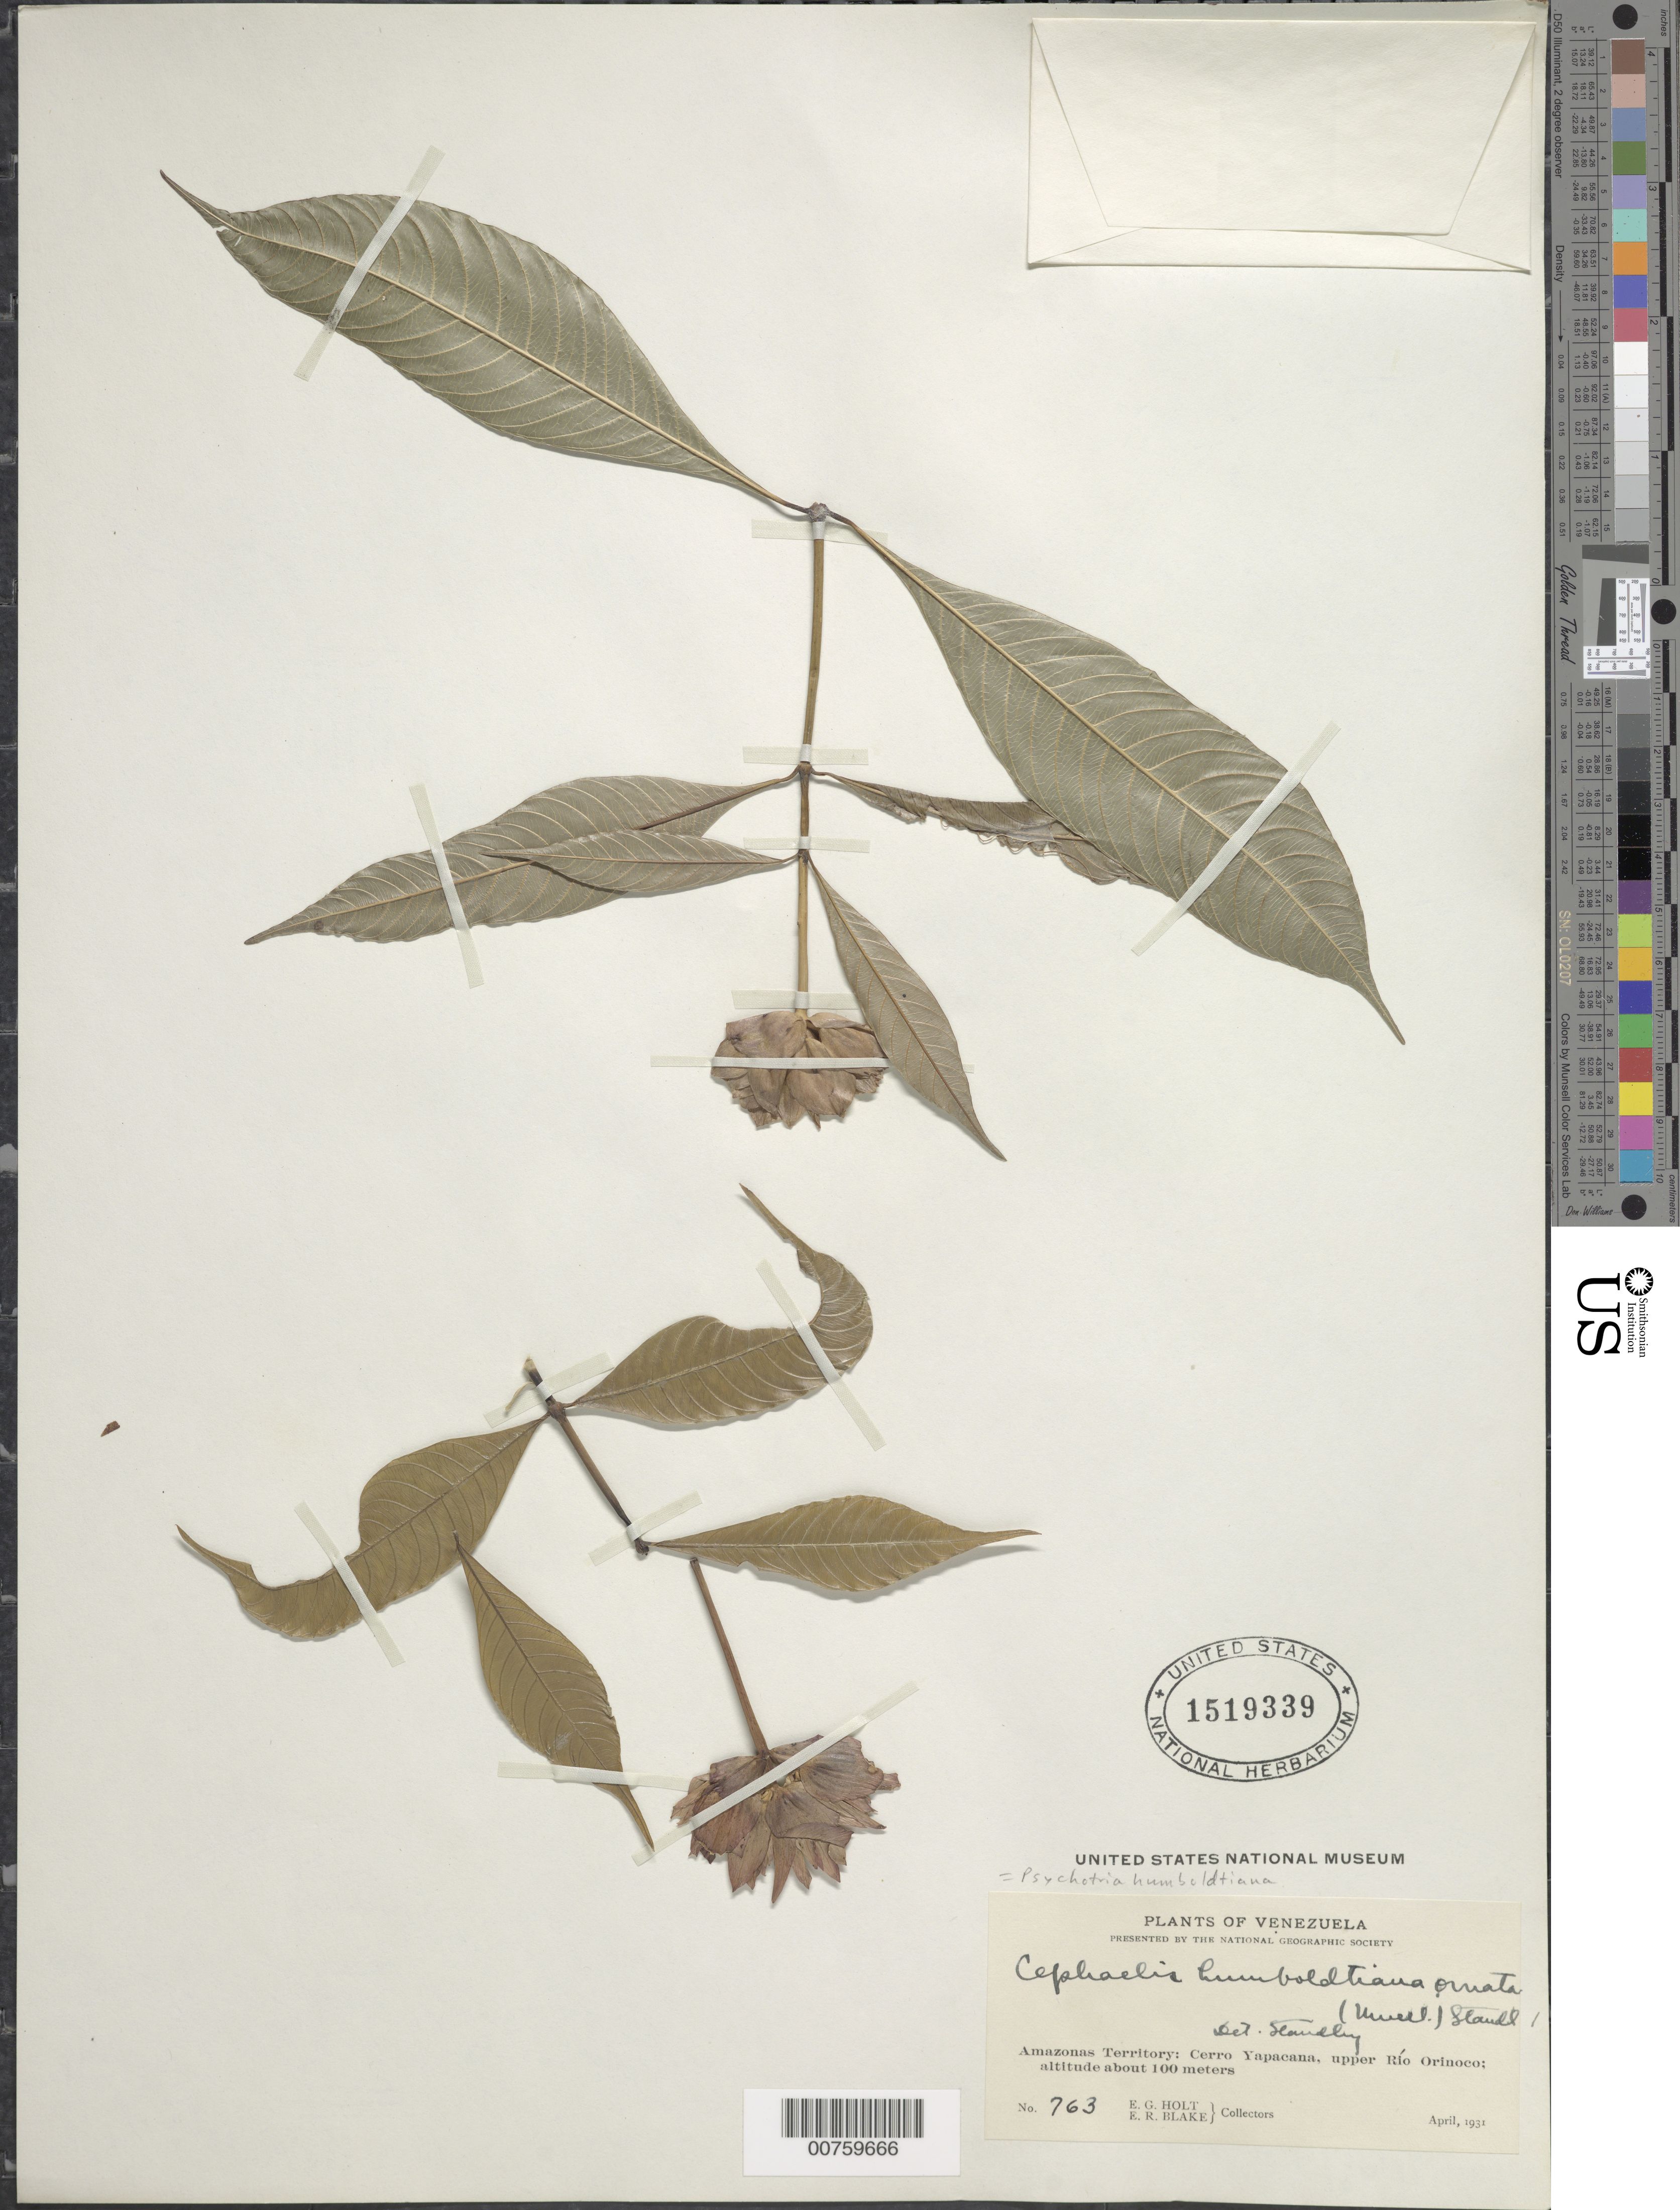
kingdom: Plantae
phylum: Tracheophyta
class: Magnoliopsida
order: Gentianales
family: Rubiaceae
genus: Psychotria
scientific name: Psychotria humboldtiana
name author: (Cham.) Müll. Arg.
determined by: Standley, Paul C.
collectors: E. Holt & E. R. Blake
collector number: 763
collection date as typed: Apr-31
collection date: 1931-04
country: Venezuela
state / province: Amazonas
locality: Cerro Yapacána, upper Río Orinoco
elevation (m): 100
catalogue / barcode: US 1519339